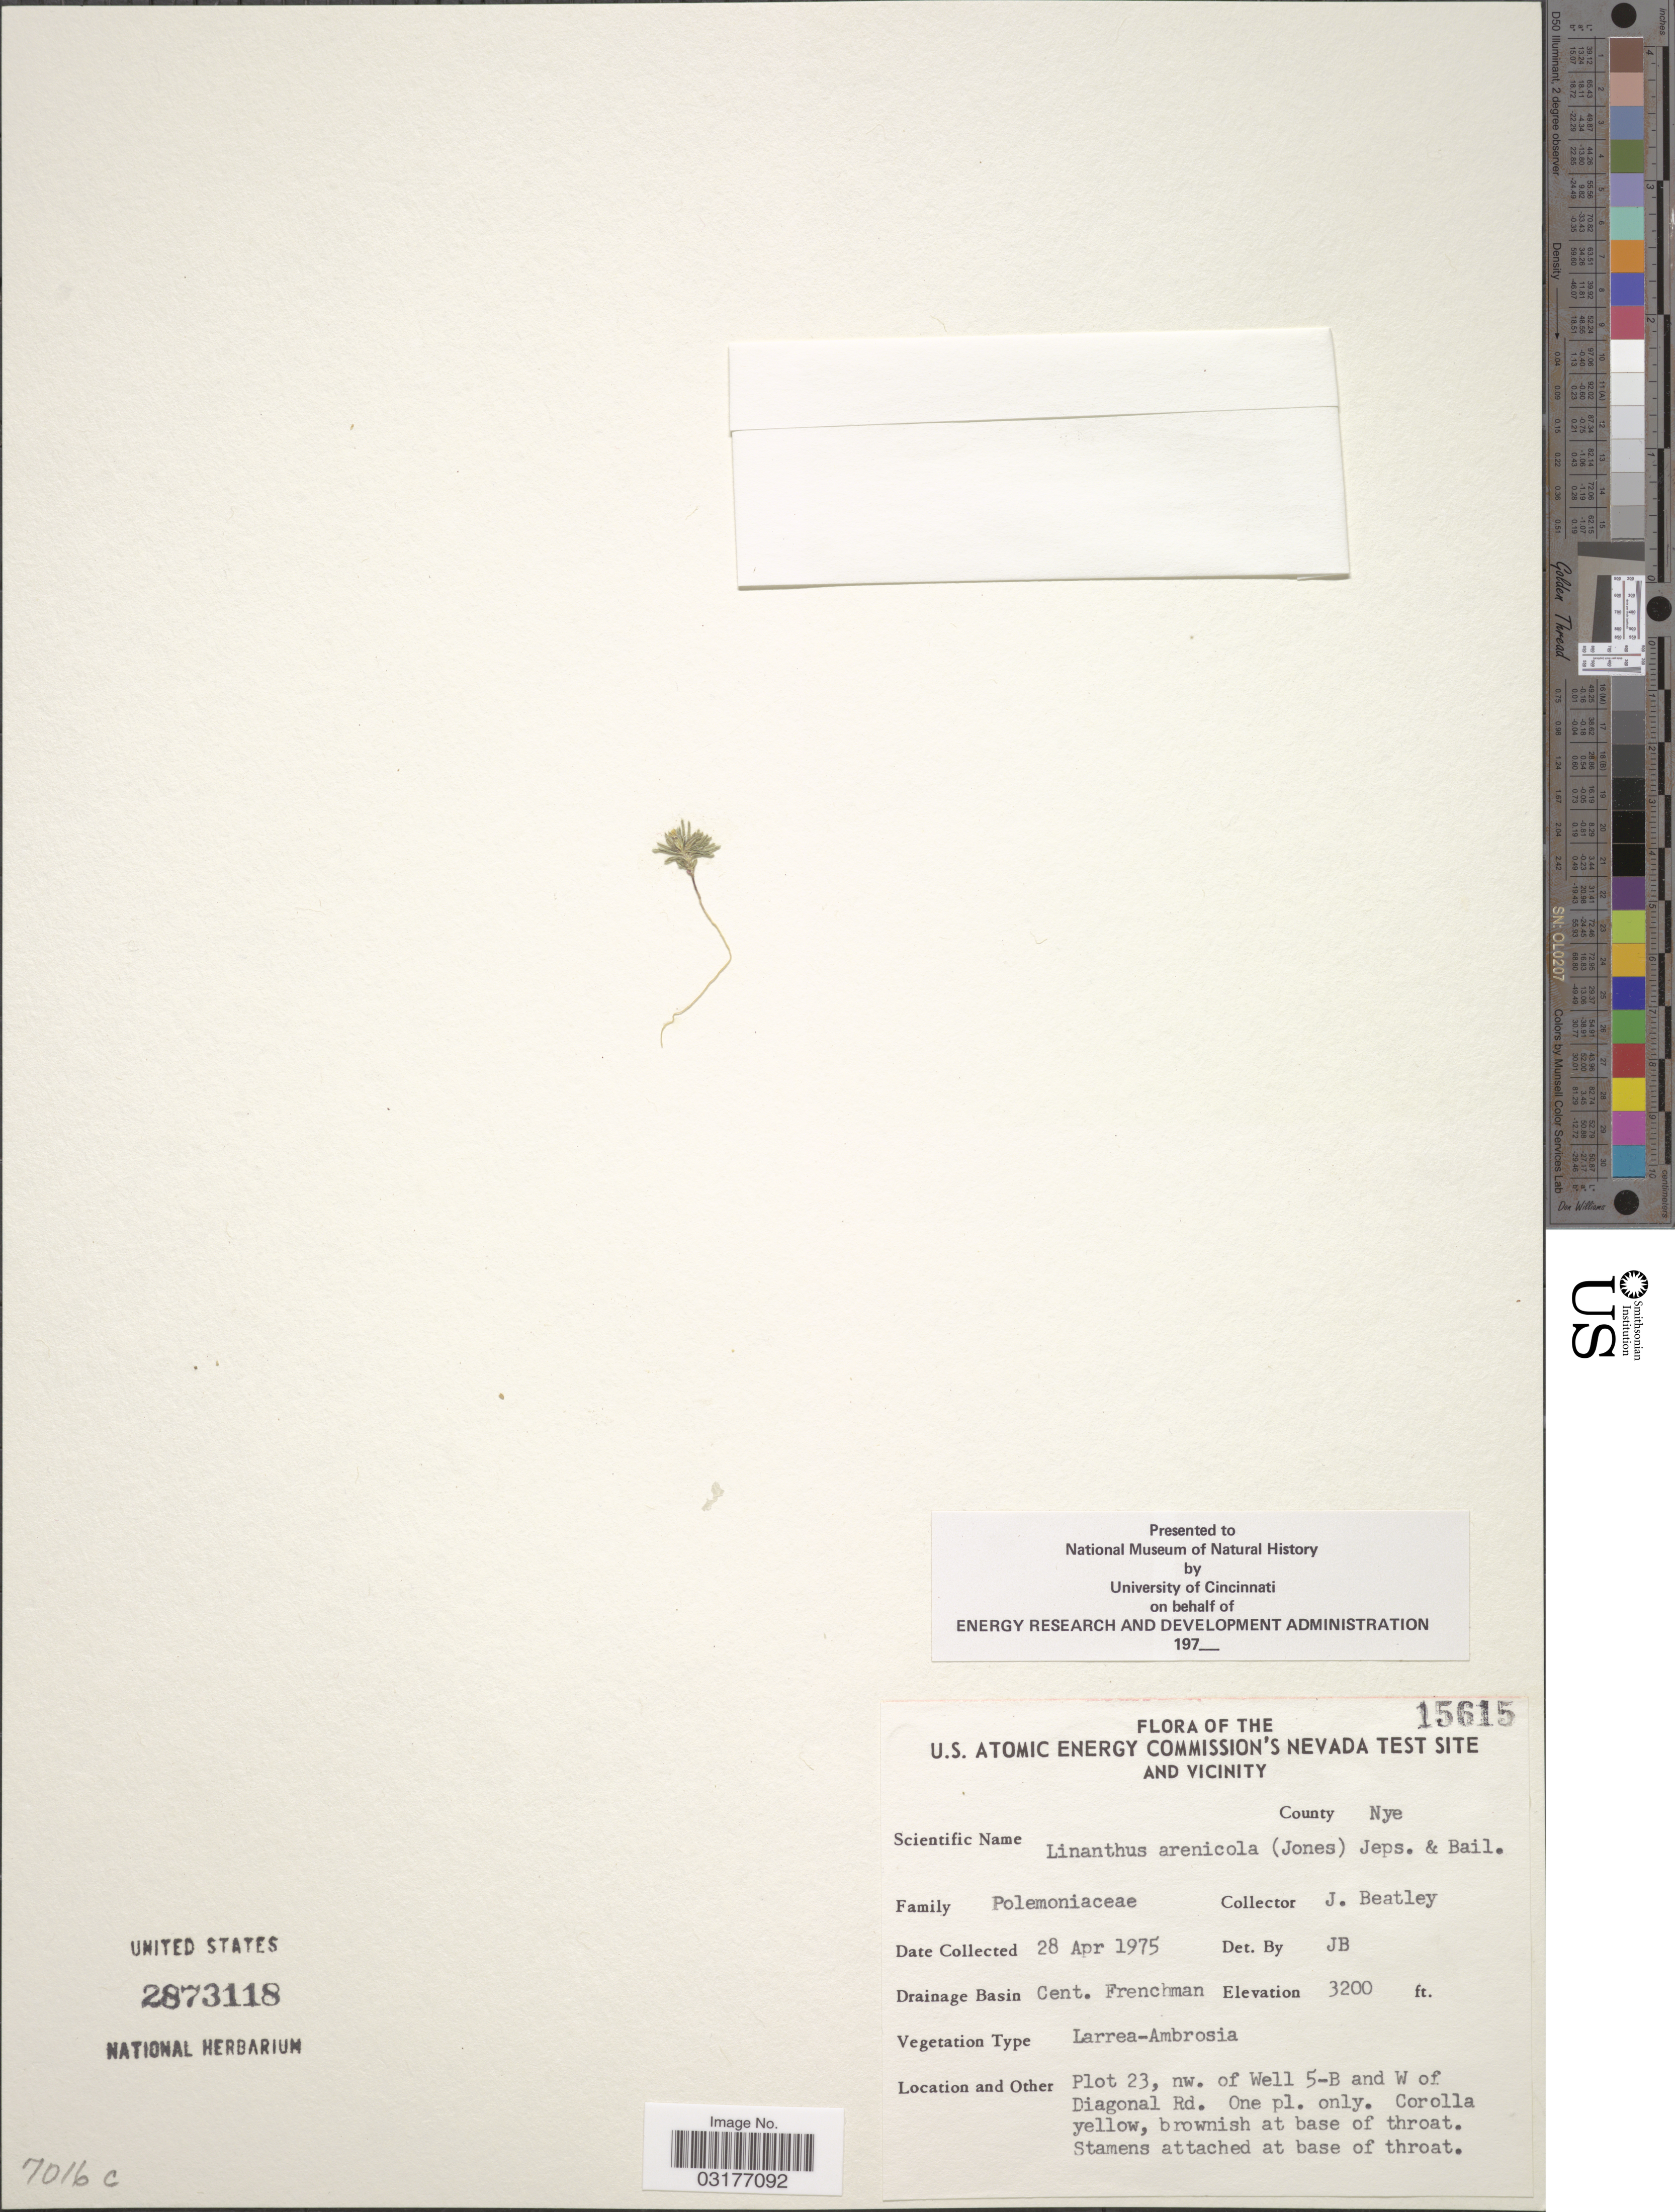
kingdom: Plantae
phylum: Tracheophyta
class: Magnoliopsida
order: Ericales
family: Polemoniaceae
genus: Linanthus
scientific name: Linanthus arenicola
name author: (M.E. Jones) Jeps. & V. L. Bailey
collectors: J. C. Beatley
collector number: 15615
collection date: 1975-04-28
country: United States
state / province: Nevada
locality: The U. S. Atomic Energy Commission's Nevada Test Site and Vicinity. County Nye. Drainage Basin Cent. Frenchman. Plot 23, nw. of Well 5-B and W of Diagonal Rd.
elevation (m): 975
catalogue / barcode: US 2873118